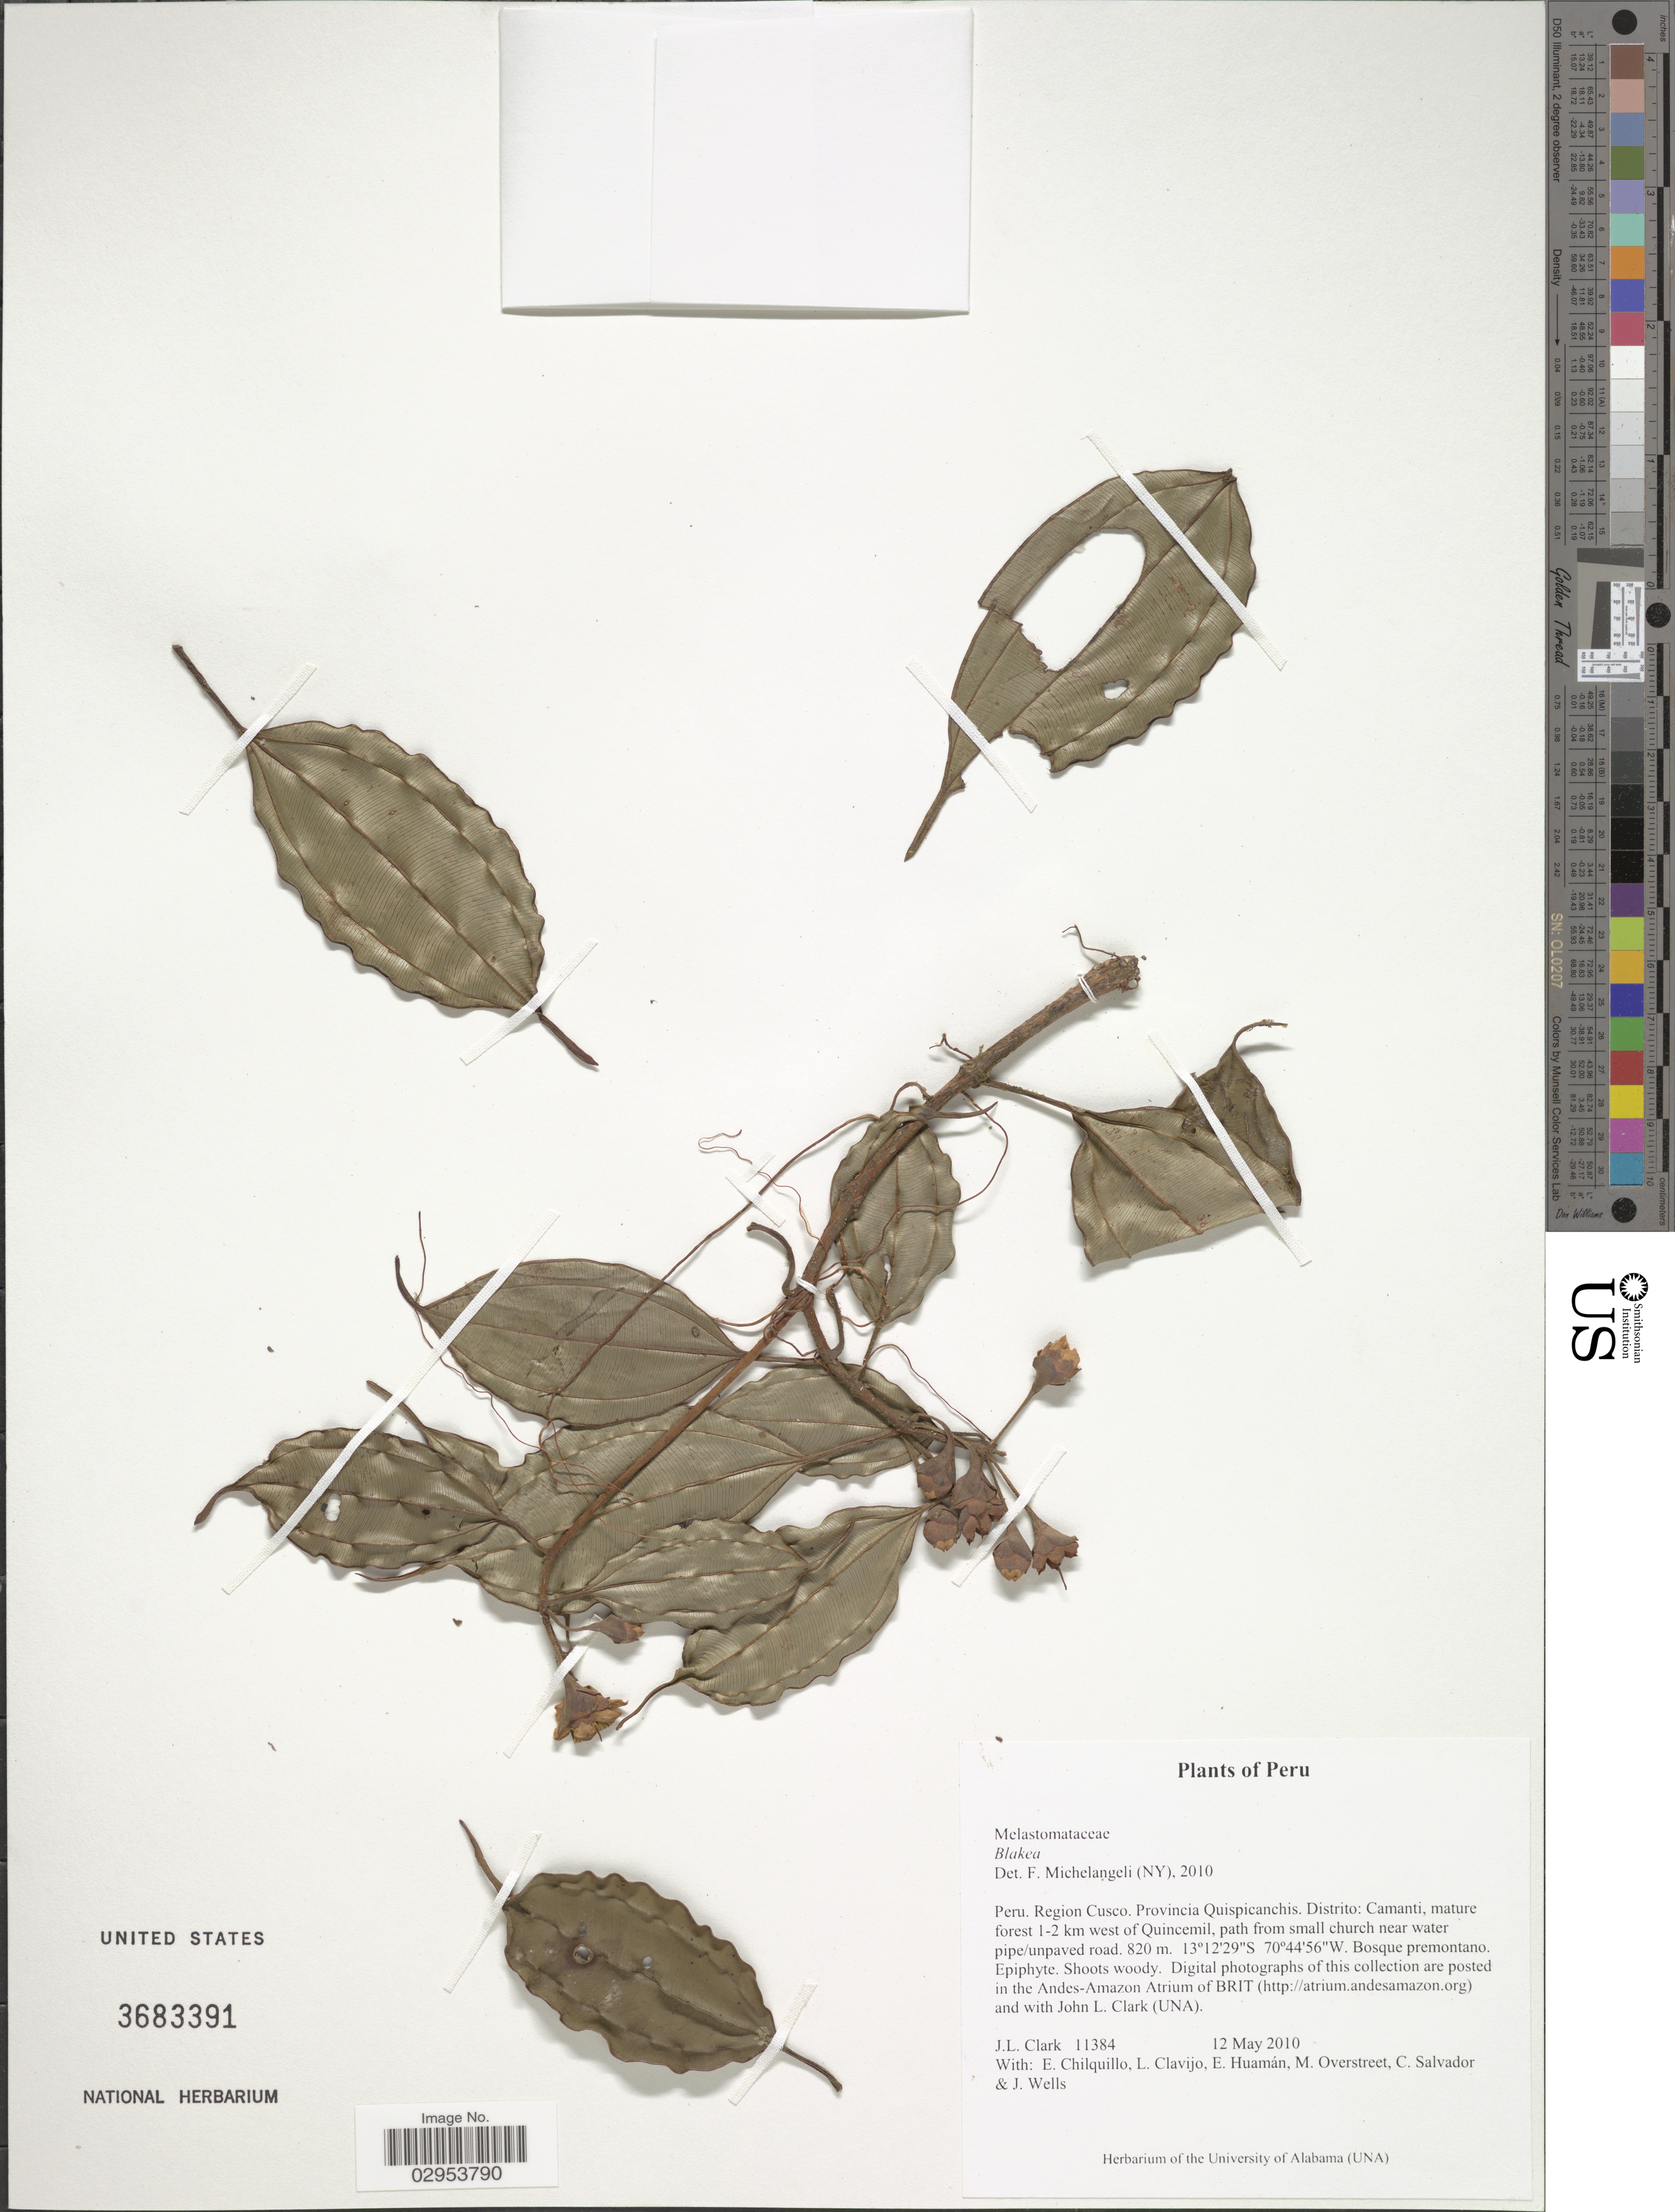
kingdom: Plantae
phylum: Tracheophyta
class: Magnoliopsida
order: Myrtales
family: Melastomataceae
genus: Blakea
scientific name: Blakea sp.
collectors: J. L. Clark, E. Chilquillo, L. Clavijo, E. Huamán & et al.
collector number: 11384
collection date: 2010-05-12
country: Peru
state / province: Cusco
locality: Region Cusco. Provincia Quispicanchis Distrito: Camanti, mature forest 1-2 km west of Quincemil.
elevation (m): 820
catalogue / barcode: US 3683391